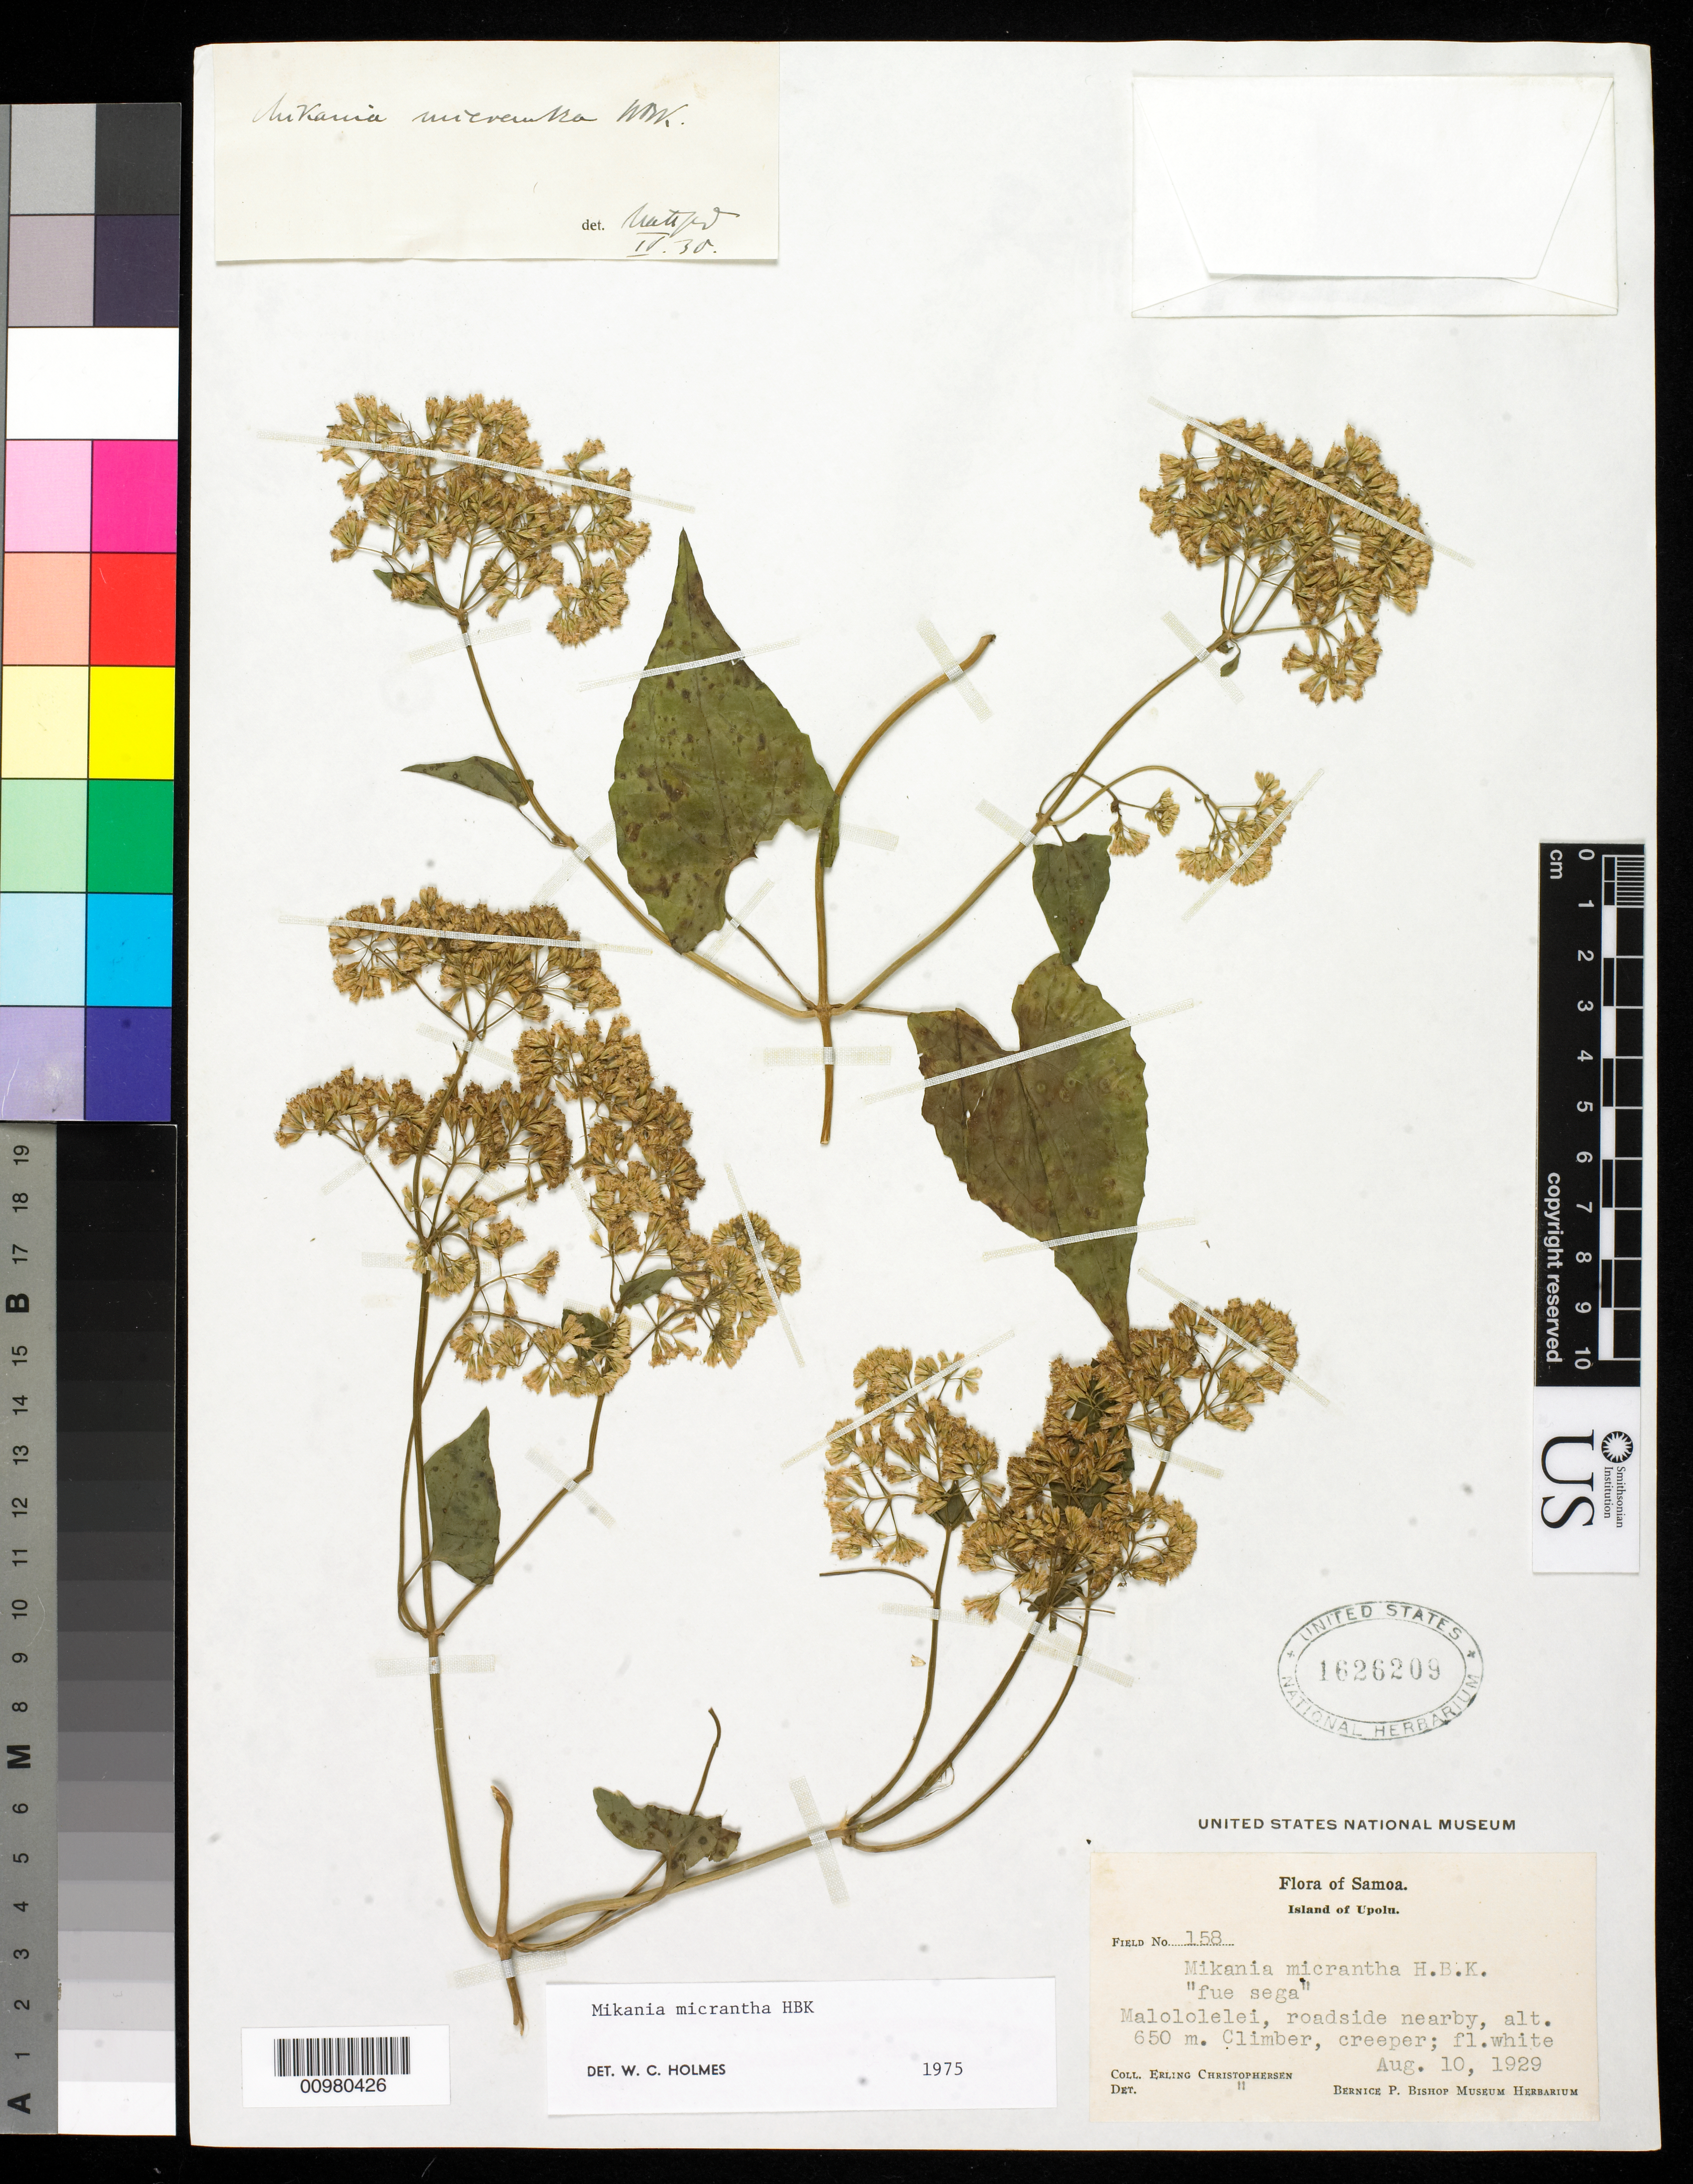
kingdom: Plantae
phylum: Tracheophyta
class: Magnoliopsida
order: Asterales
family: Asteraceae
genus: Mikania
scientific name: Mikania micrantha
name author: Kunth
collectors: E. Christophersen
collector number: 158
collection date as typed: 10 Aug 1929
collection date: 1929-08-10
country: Samoa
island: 'Upolu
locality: Malololeilei, roadside nearby.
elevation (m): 650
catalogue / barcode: US 1626209